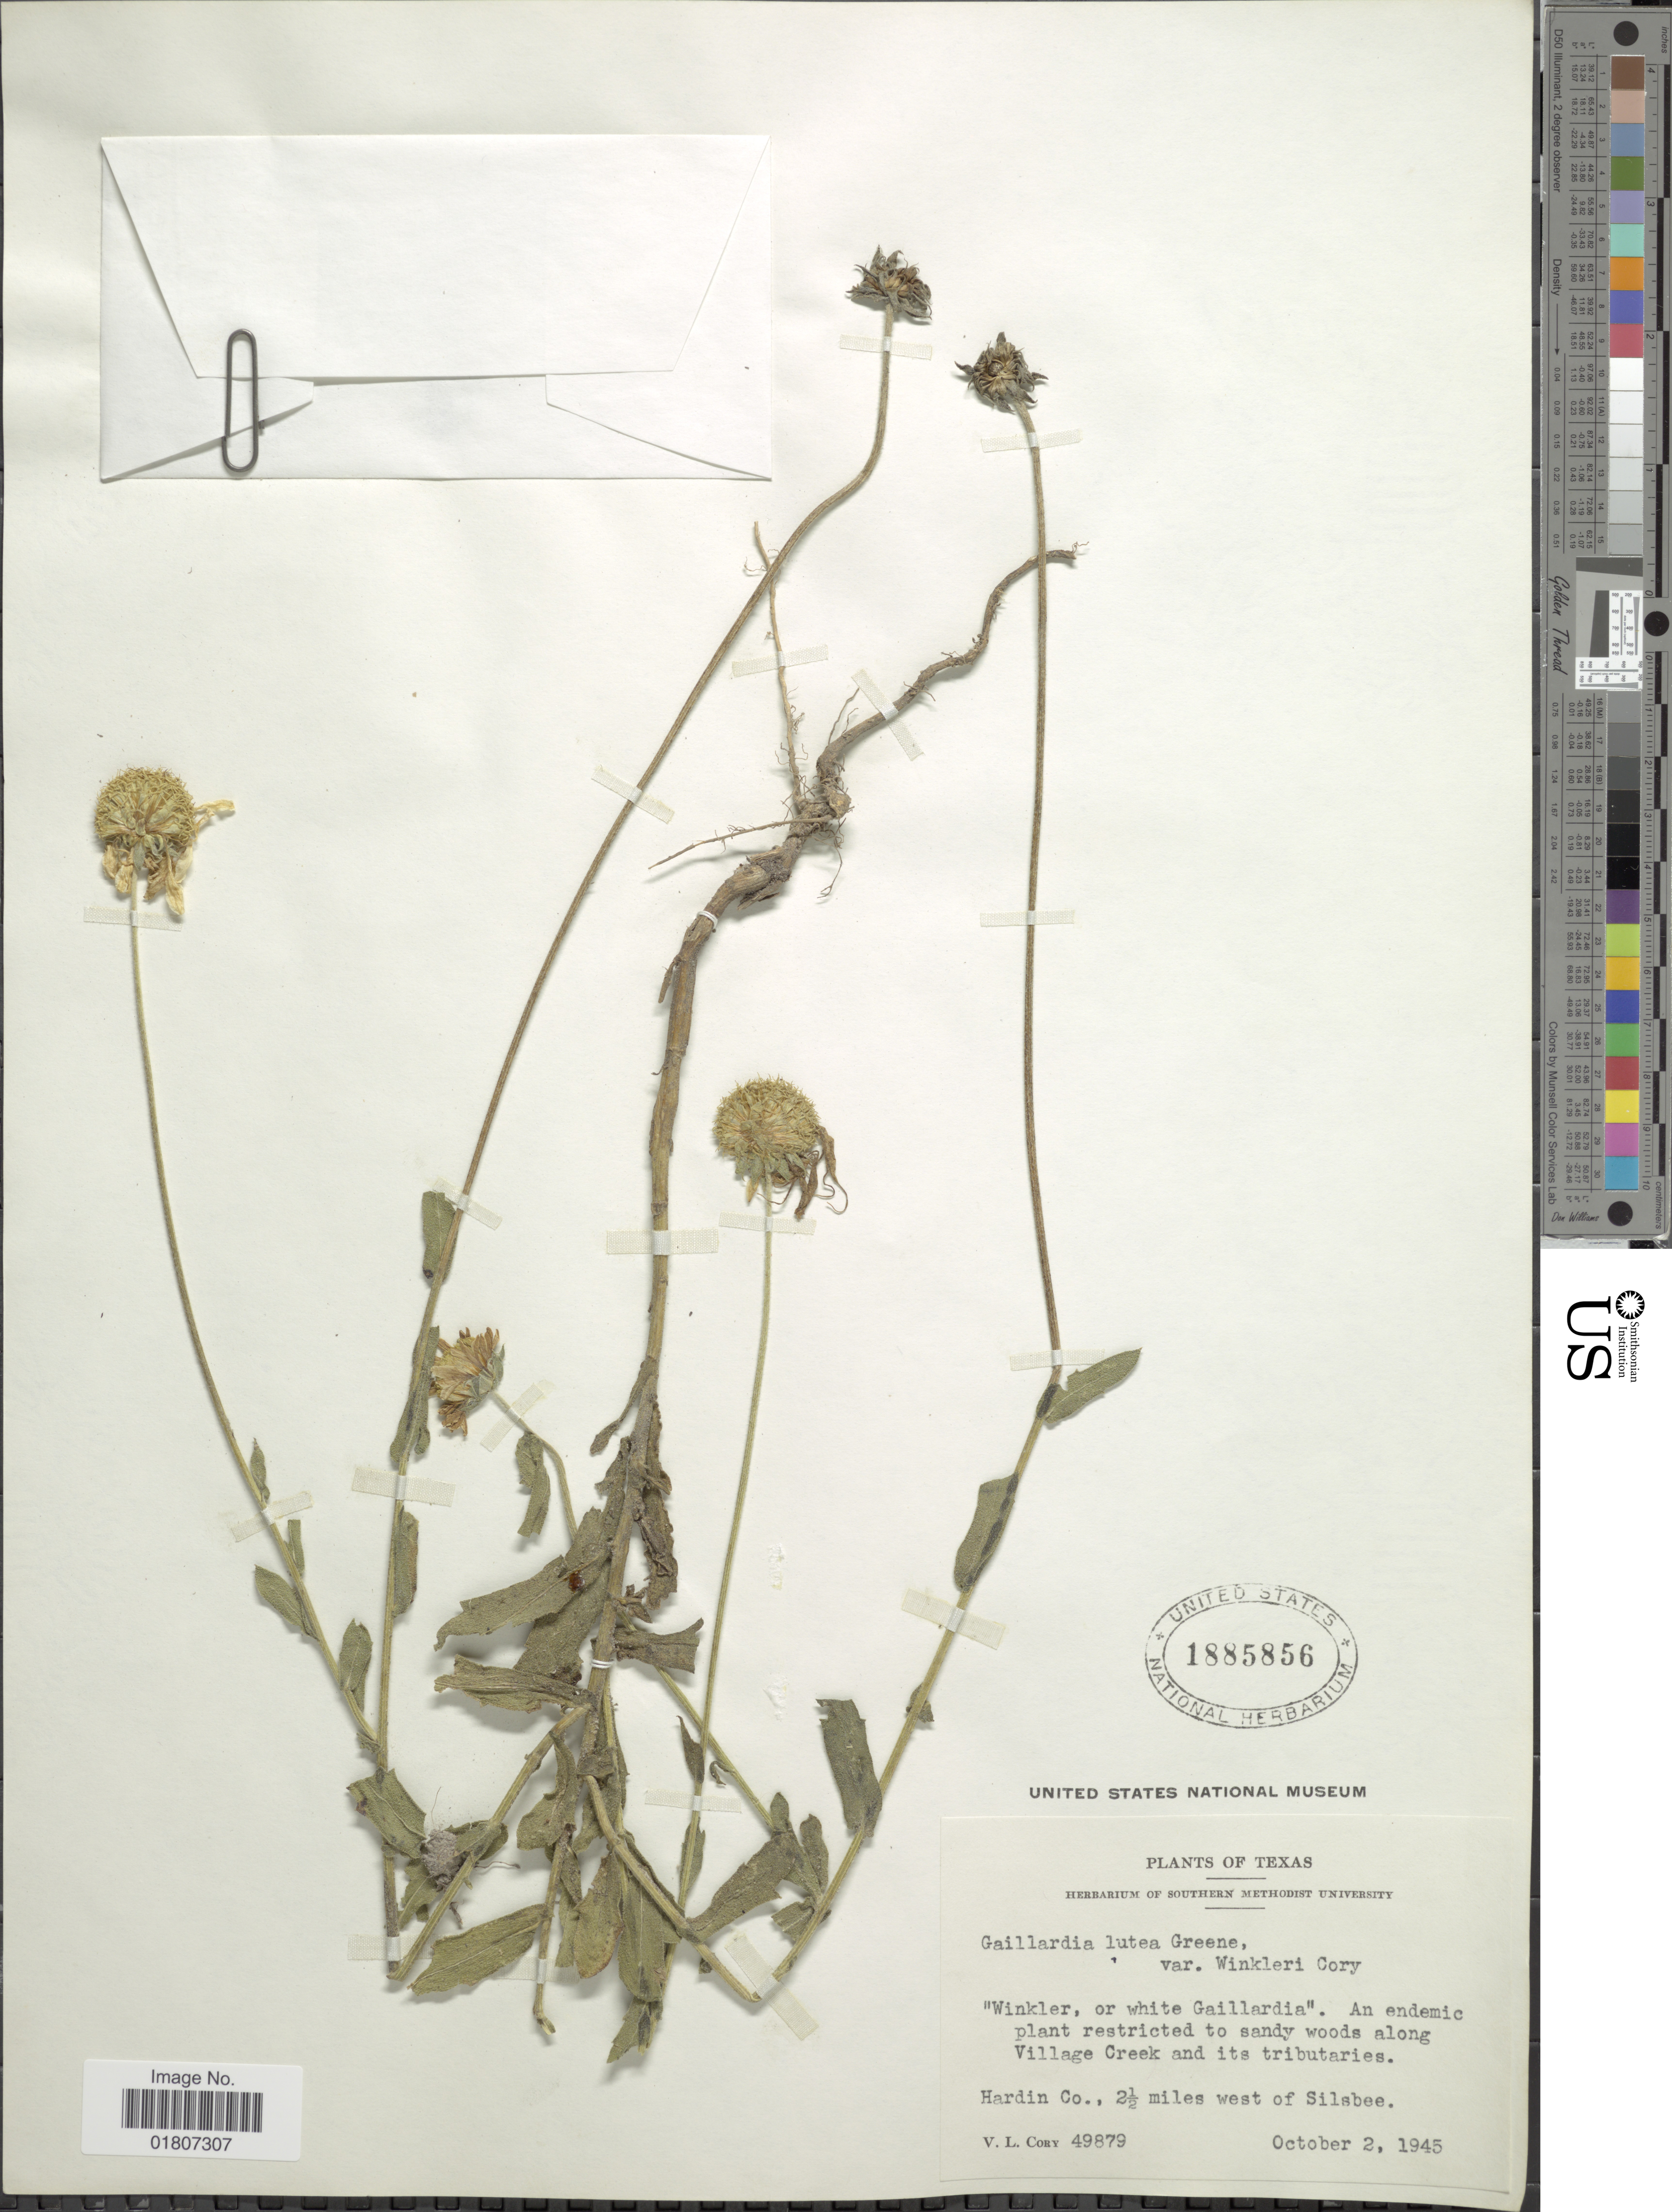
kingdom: Plantae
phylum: Tracheophyta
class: Magnoliopsida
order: Asterales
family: Asteraceae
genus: Gaillardia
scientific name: Gaillardia lutea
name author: Greene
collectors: V. Cory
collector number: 49879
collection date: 1945-10-02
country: United States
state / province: Texas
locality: Along Village Creek and its tributaries. Hardin Co., 2½ miles west of Silsbee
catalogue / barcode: US 1885856